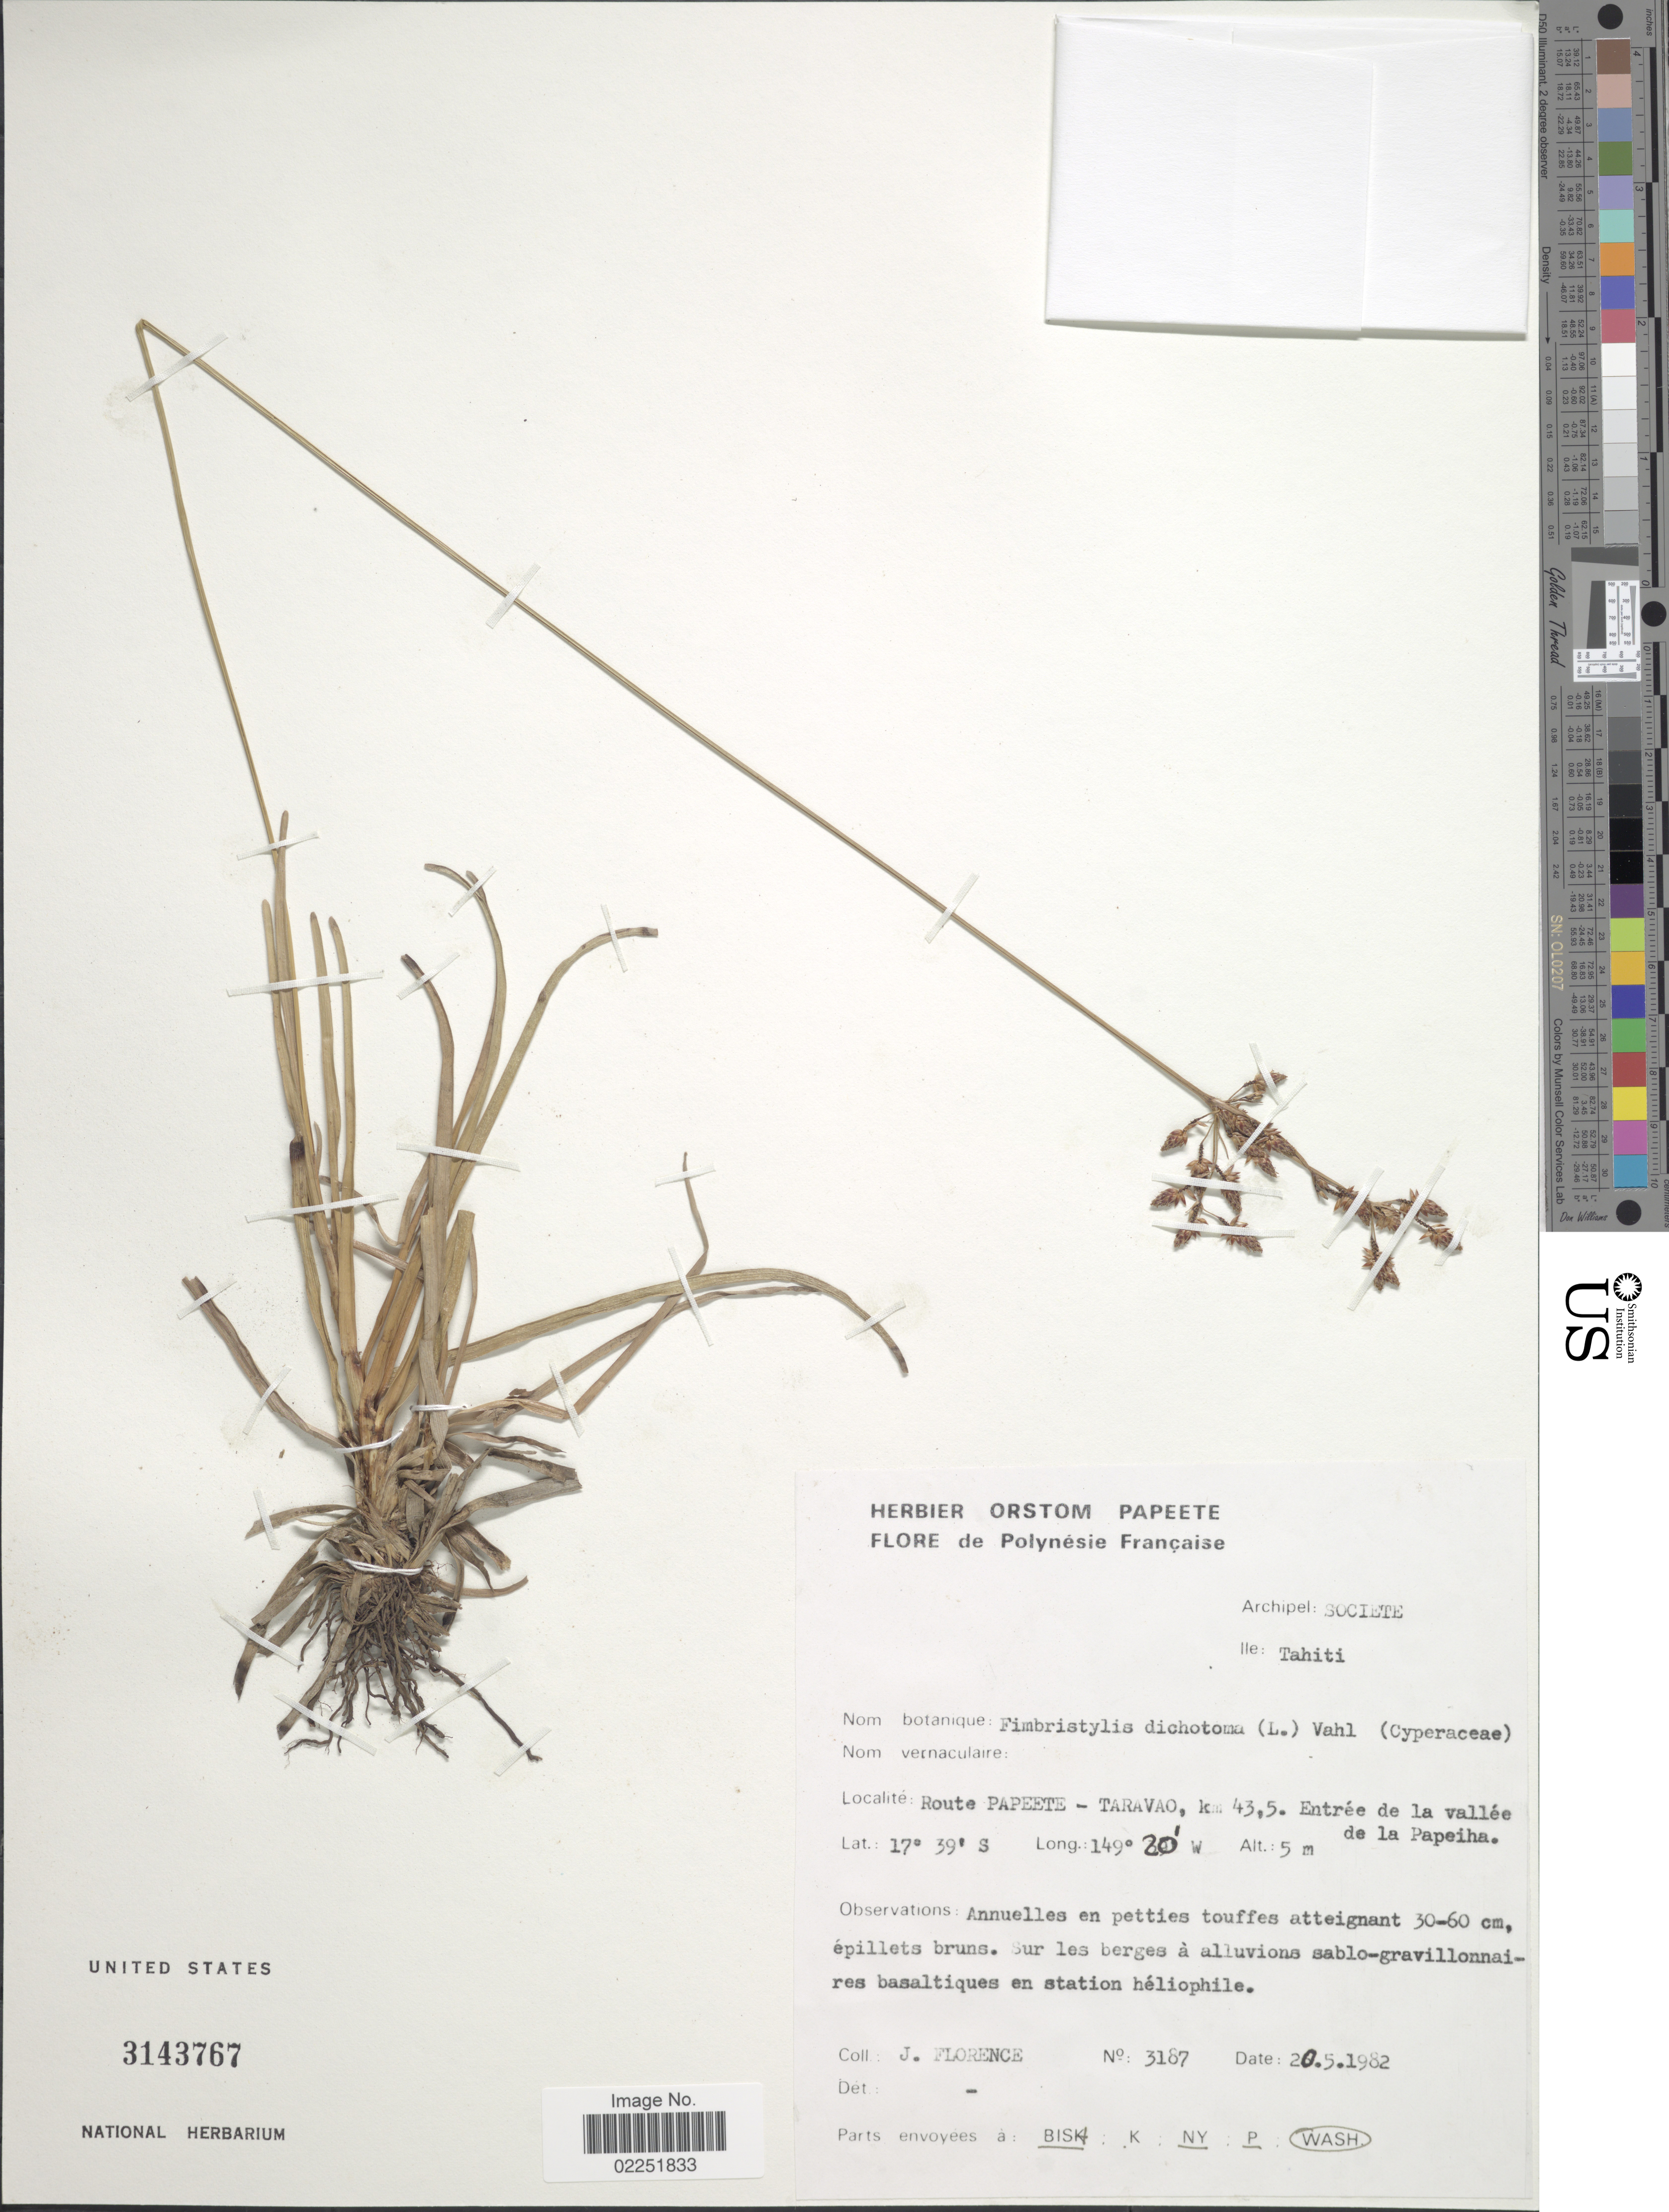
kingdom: Plantae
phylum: Tracheophyta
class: Liliopsida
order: Poales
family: Cyperaceae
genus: Fimbristylis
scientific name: Fimbristylis dichotoma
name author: (L.) Vahl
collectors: J. Florence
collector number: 3187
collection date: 1982-05-20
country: French Polynesia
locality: Archipel: Societe, Ile: Tahiti. Route Papeete- Taravao, km 43.5. Entree de la vallee de la Papeiha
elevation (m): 5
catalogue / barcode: US 3143767